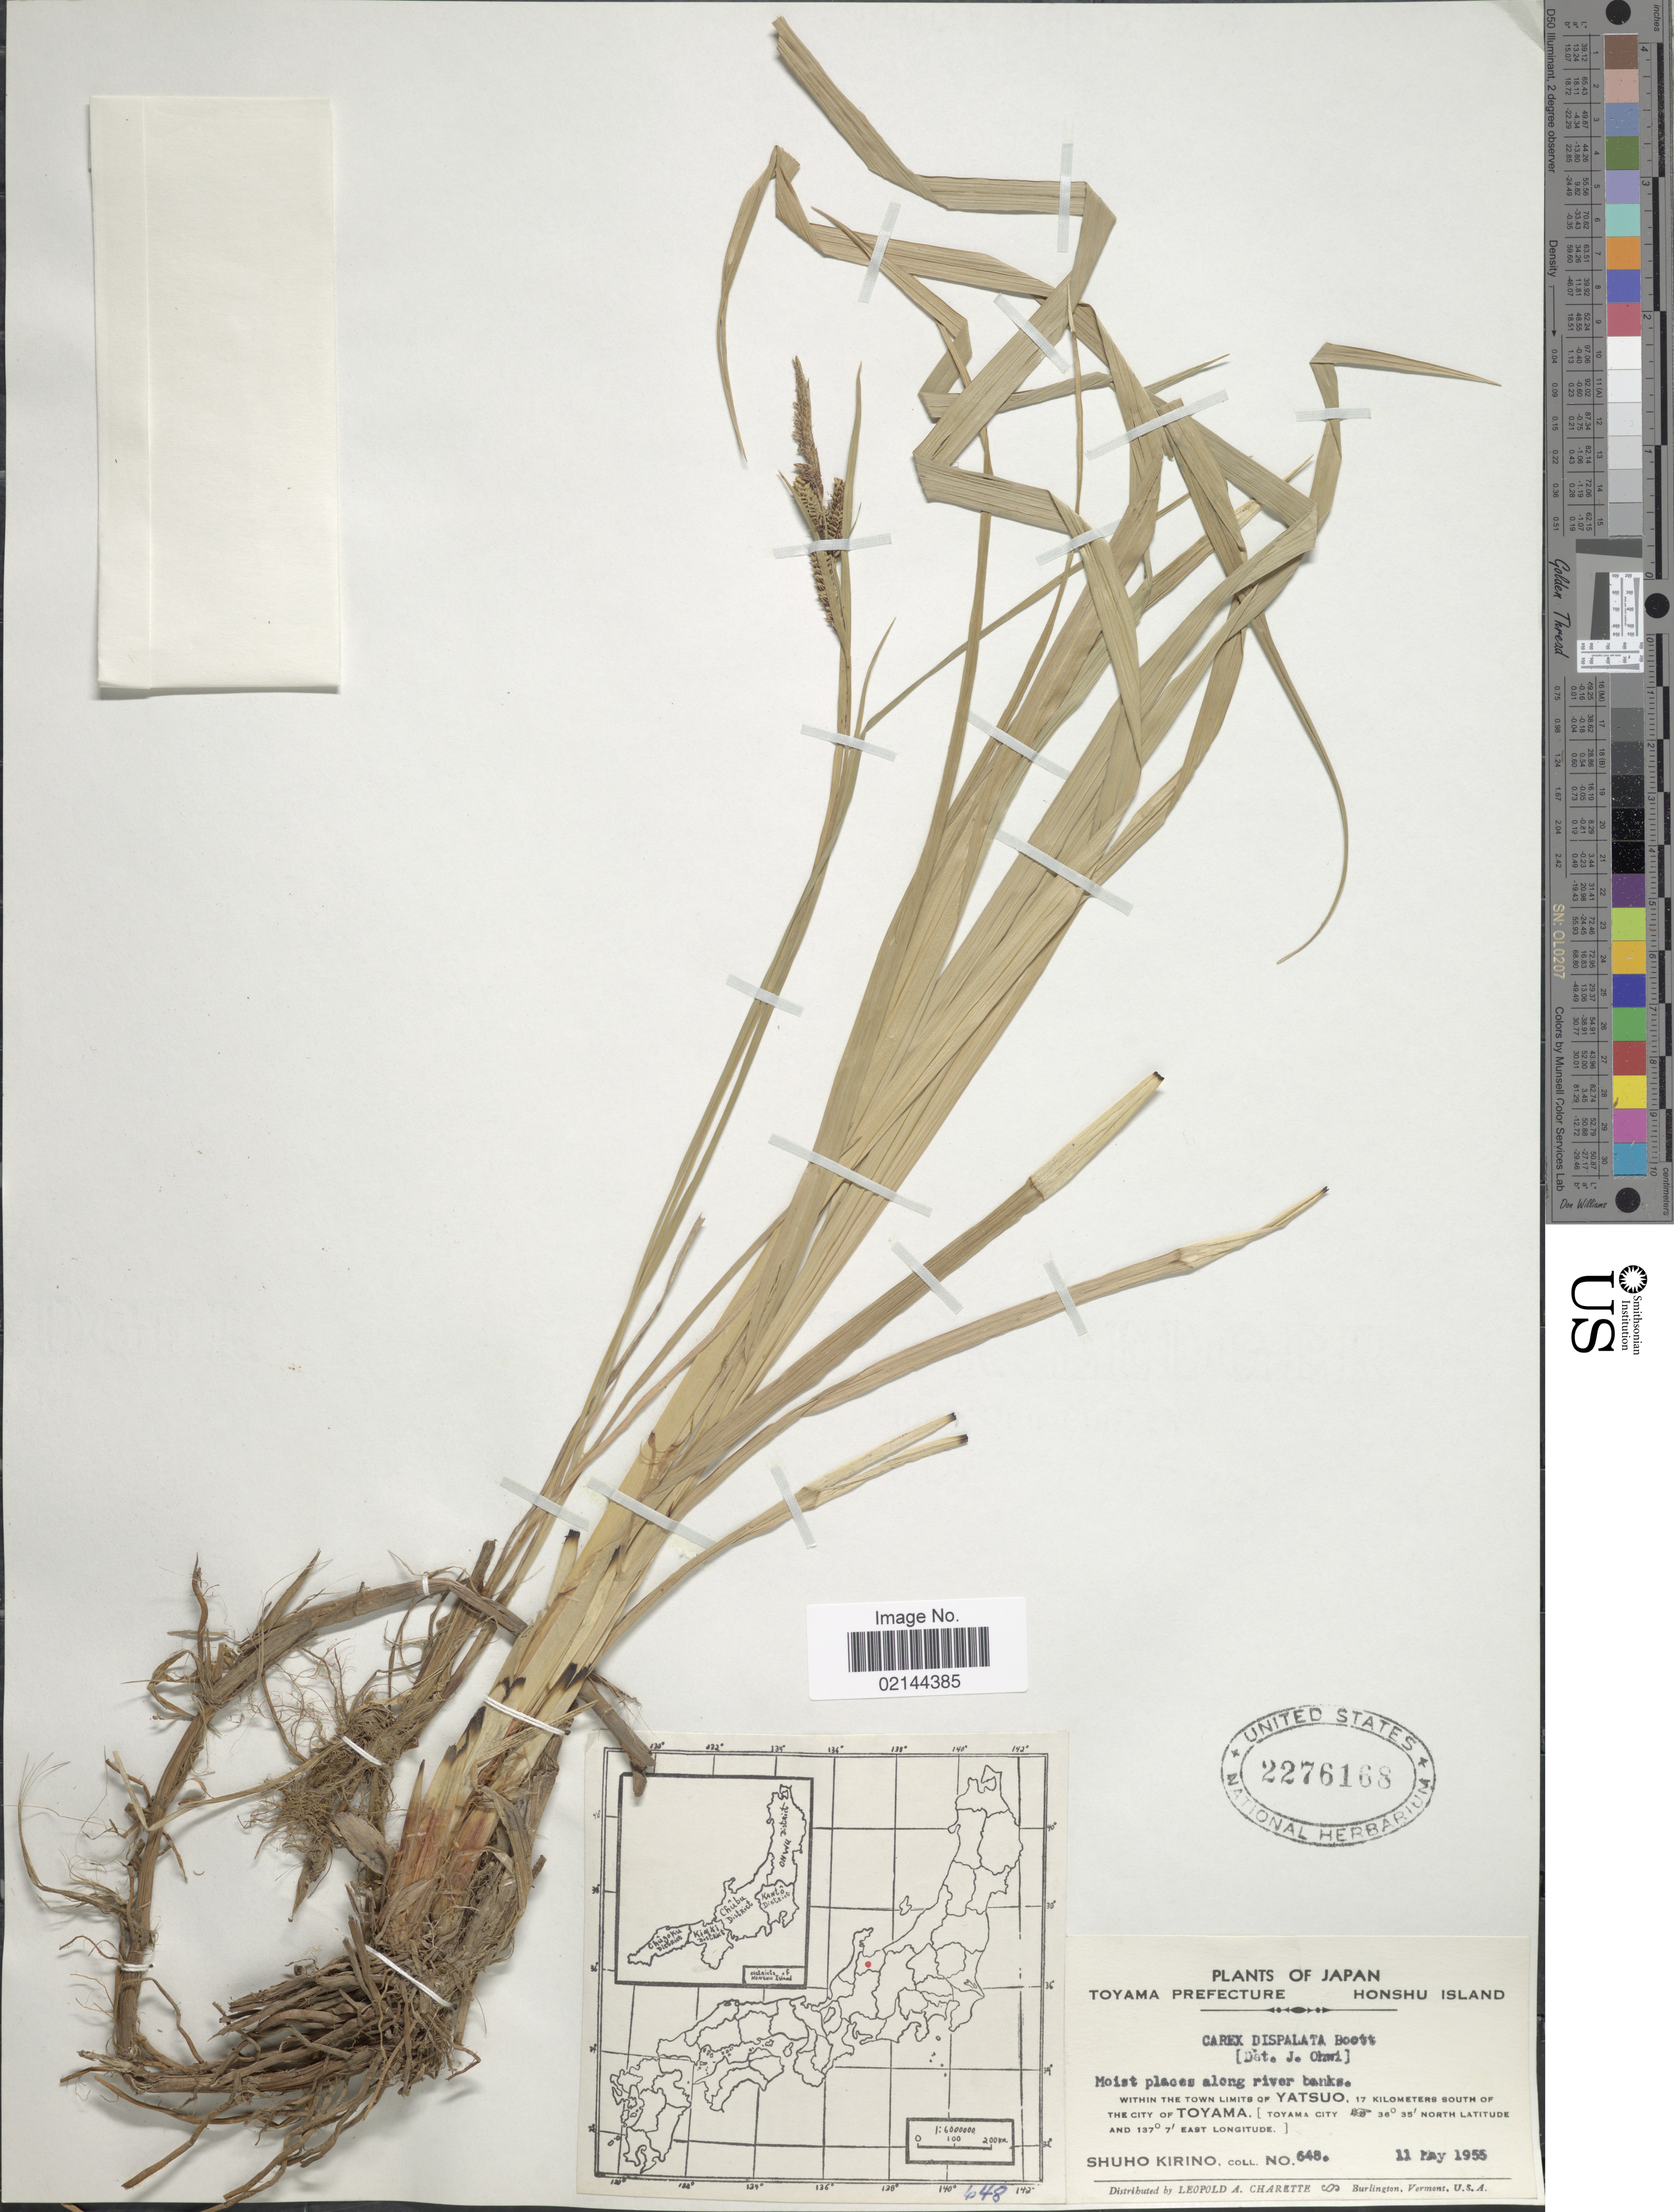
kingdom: Plantae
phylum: Tracheophyta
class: Liliopsida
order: Poales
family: Cyperaceae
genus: Carex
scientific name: Carex dispalata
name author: Boott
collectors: S. Kirino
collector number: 648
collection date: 1955-05-11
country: Japan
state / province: Toyama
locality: Toyama Prefecture. Honshu Island. Moist places along river banks. Within the town limits of Yatsuo, 17 kilometers south of the city of Toyama.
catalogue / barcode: US 2276168